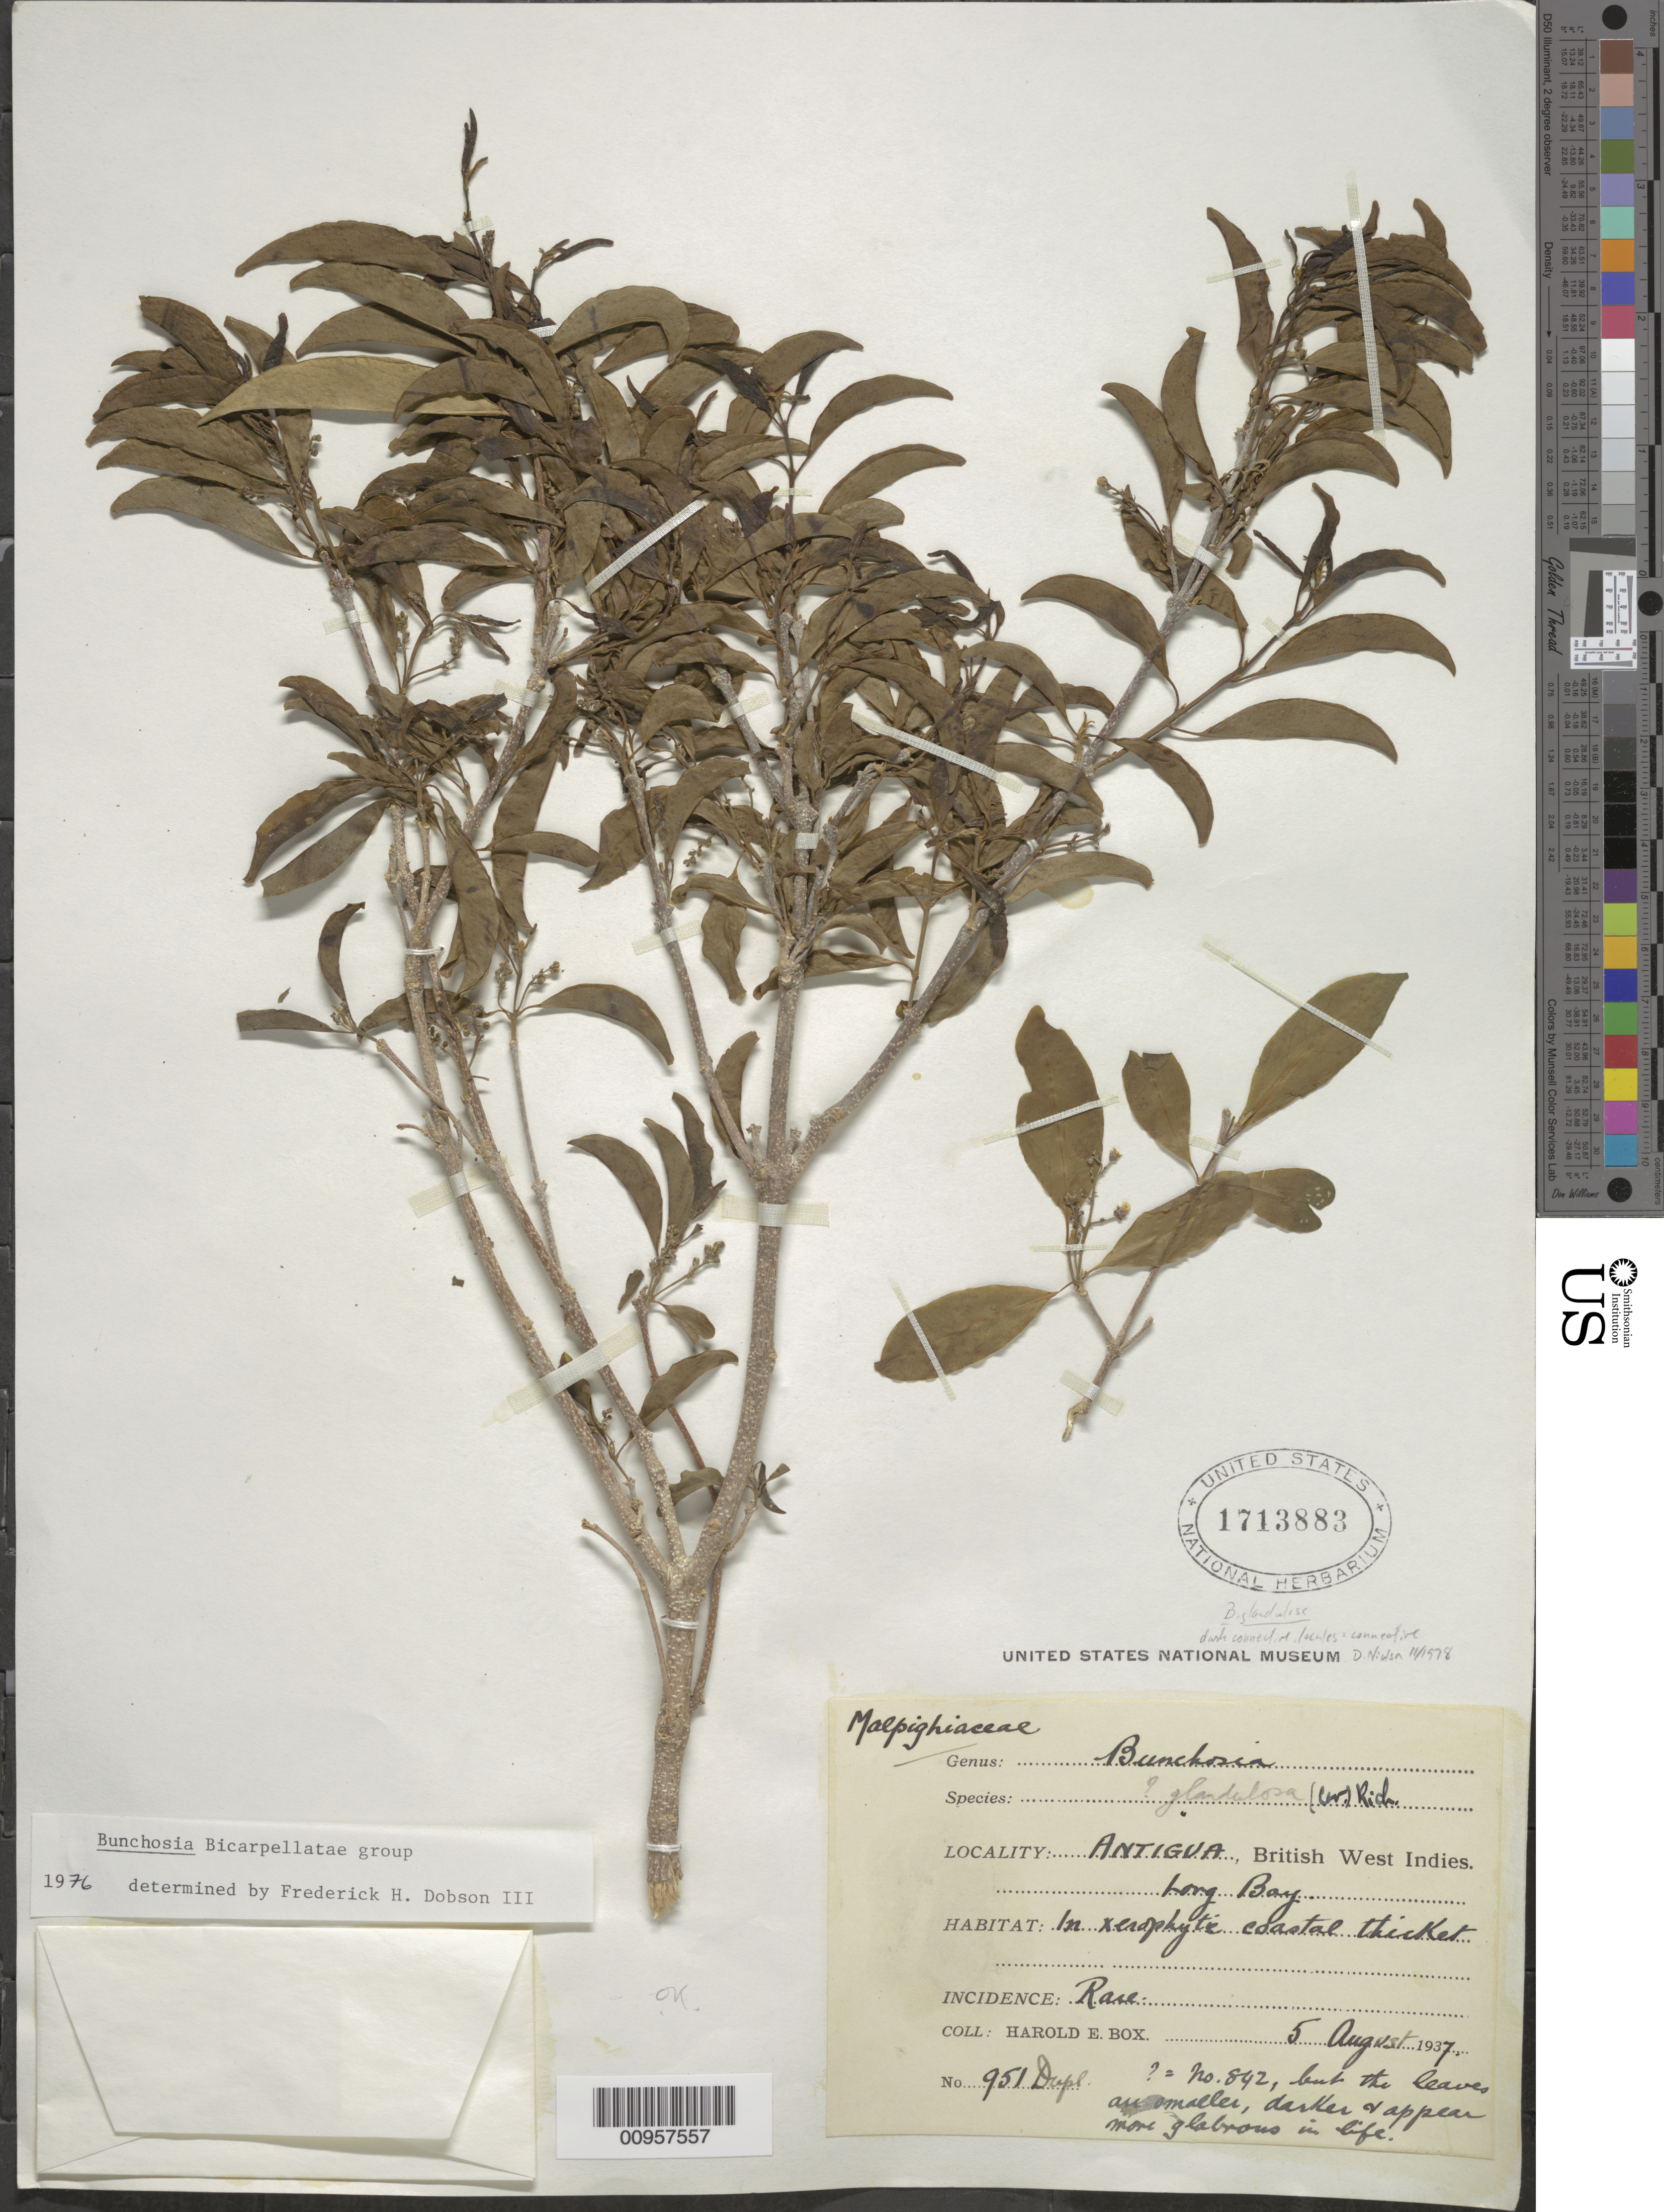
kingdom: Plantae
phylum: Tracheophyta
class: Magnoliopsida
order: Malpighiales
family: Malpighiaceae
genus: Bunchosia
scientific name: Bunchosia glandulosa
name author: (Cav.) DC.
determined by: Nicolson, Dan H.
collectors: H. E. Box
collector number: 951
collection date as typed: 05 Aug 1937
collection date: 1937-08-05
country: Antigua and Barbuda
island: Antigua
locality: Long Bay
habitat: In xerophytic coastal thicket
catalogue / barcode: US 1713883